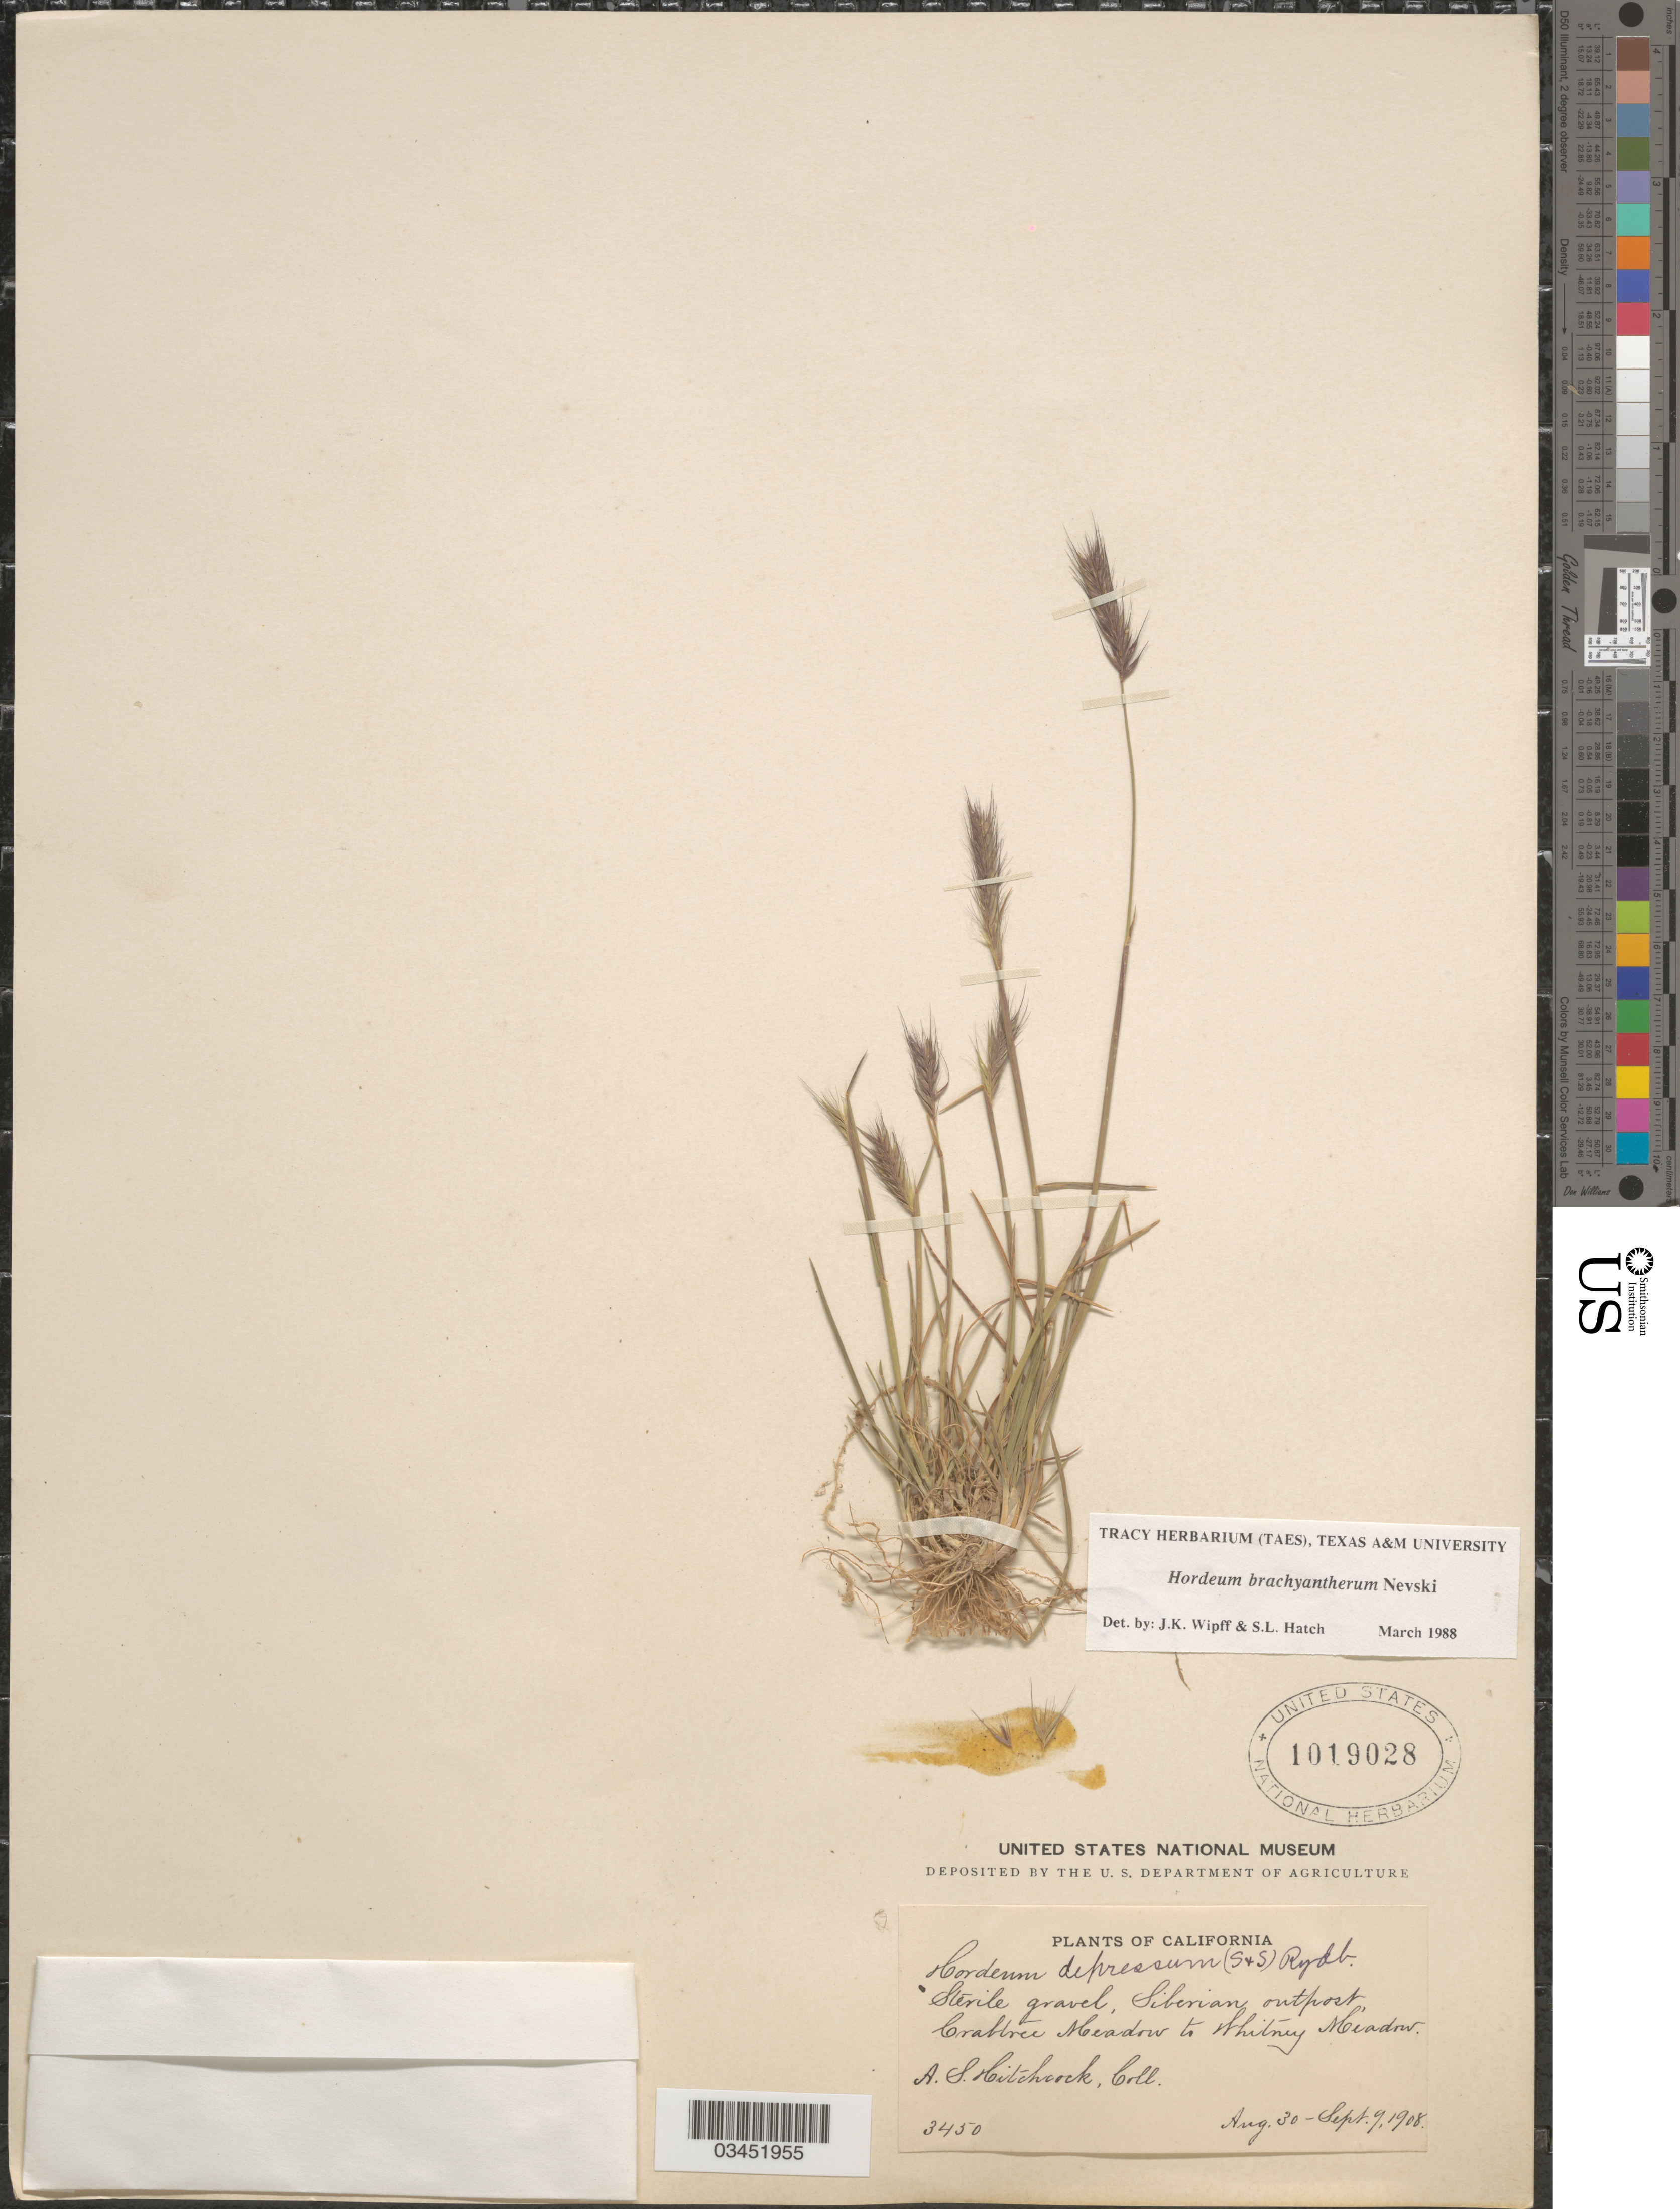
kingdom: Plantae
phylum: Tracheophyta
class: Liliopsida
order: Poales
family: Poaceae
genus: Hordeum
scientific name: Hordeum brachyantherum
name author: Nevski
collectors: A. S. Hitchcock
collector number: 3450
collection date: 1908-08-30/1908-09-09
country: United States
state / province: California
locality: Siberian outpost, Crabtree Meadow to Whitney Meadow.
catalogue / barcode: US 1019028